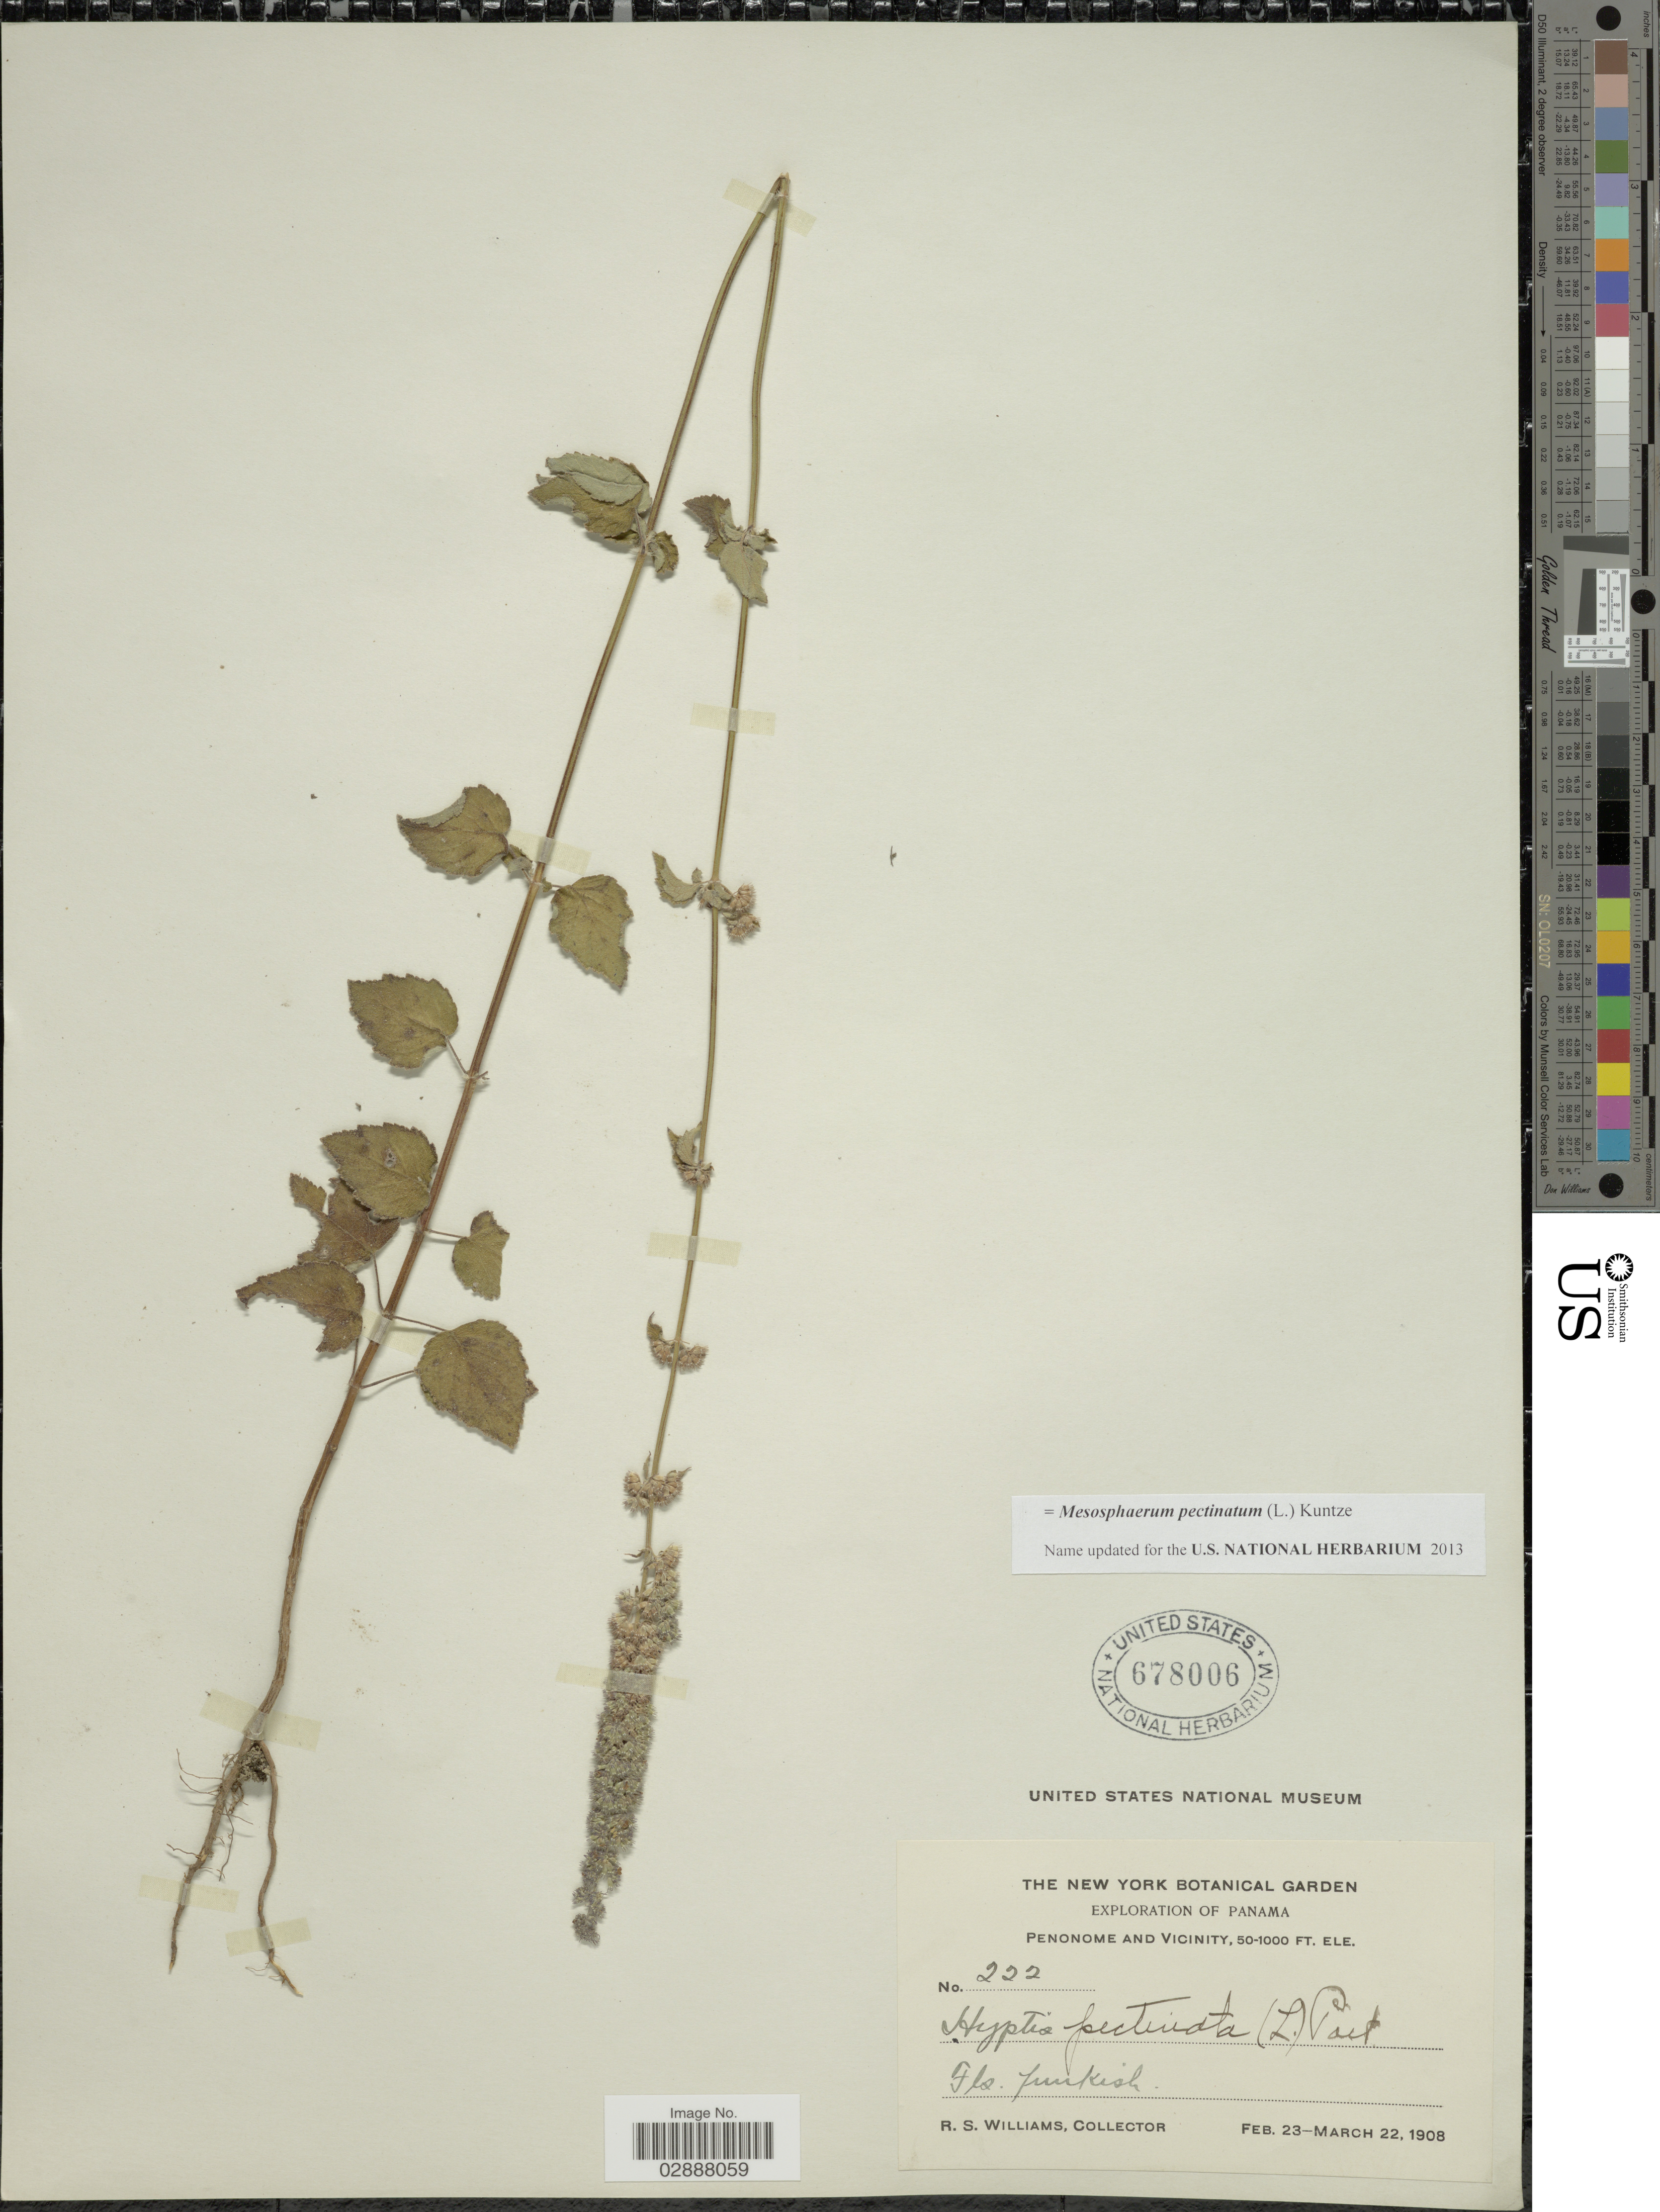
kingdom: Plantae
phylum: Tracheophyta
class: Magnoliopsida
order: Lamiales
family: Lamiaceae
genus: Mesosphaerum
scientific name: Mesosphaerum pectinatum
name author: (L.) Kuntze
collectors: R. S. Williams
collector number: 222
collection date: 1908-02-23/1908-03-22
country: Panama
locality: Penonome and vicinity.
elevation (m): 15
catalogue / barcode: US 678006